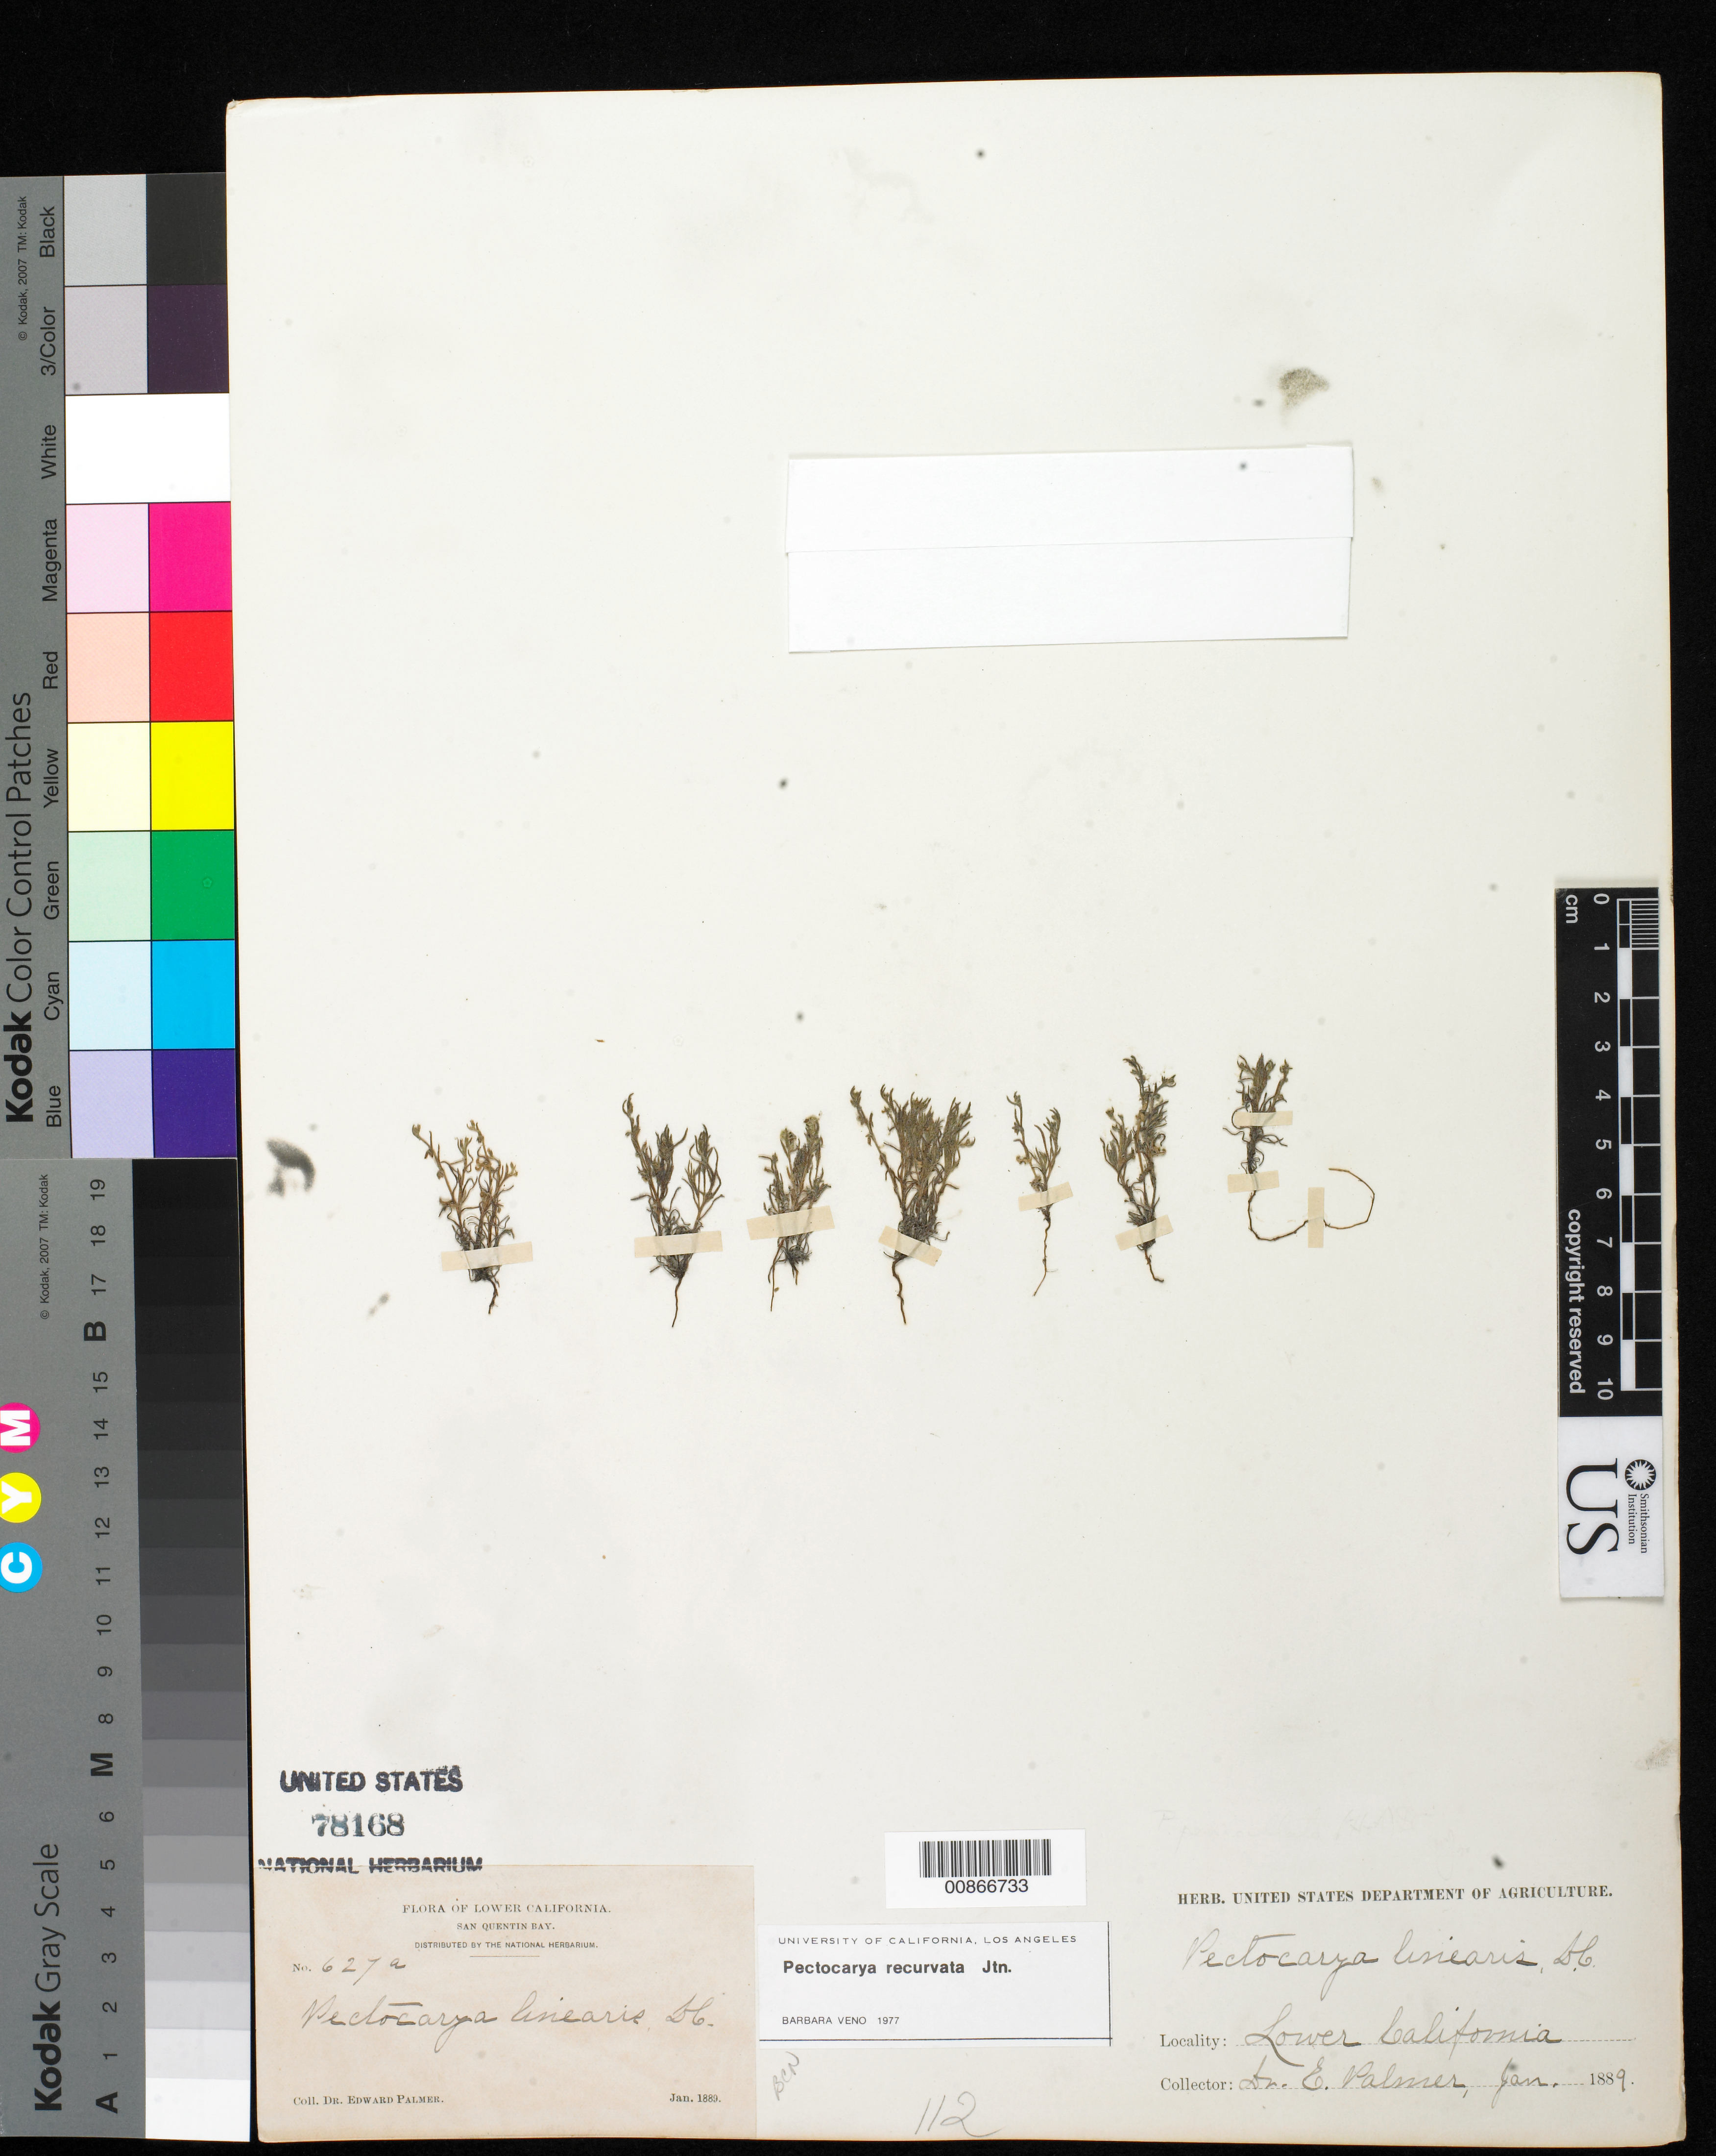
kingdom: Plantae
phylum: Tracheophyta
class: Magnoliopsida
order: Boraginales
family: Boraginaceae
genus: Pectocarya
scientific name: Pectocarya recurvata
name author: I.M. Johnst.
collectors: E. Palmer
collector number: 627 a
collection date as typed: Jan 1889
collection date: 1889-01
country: Mexico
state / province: Baja California Norte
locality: San Quentin Bay, Baja California.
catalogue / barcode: US 78168